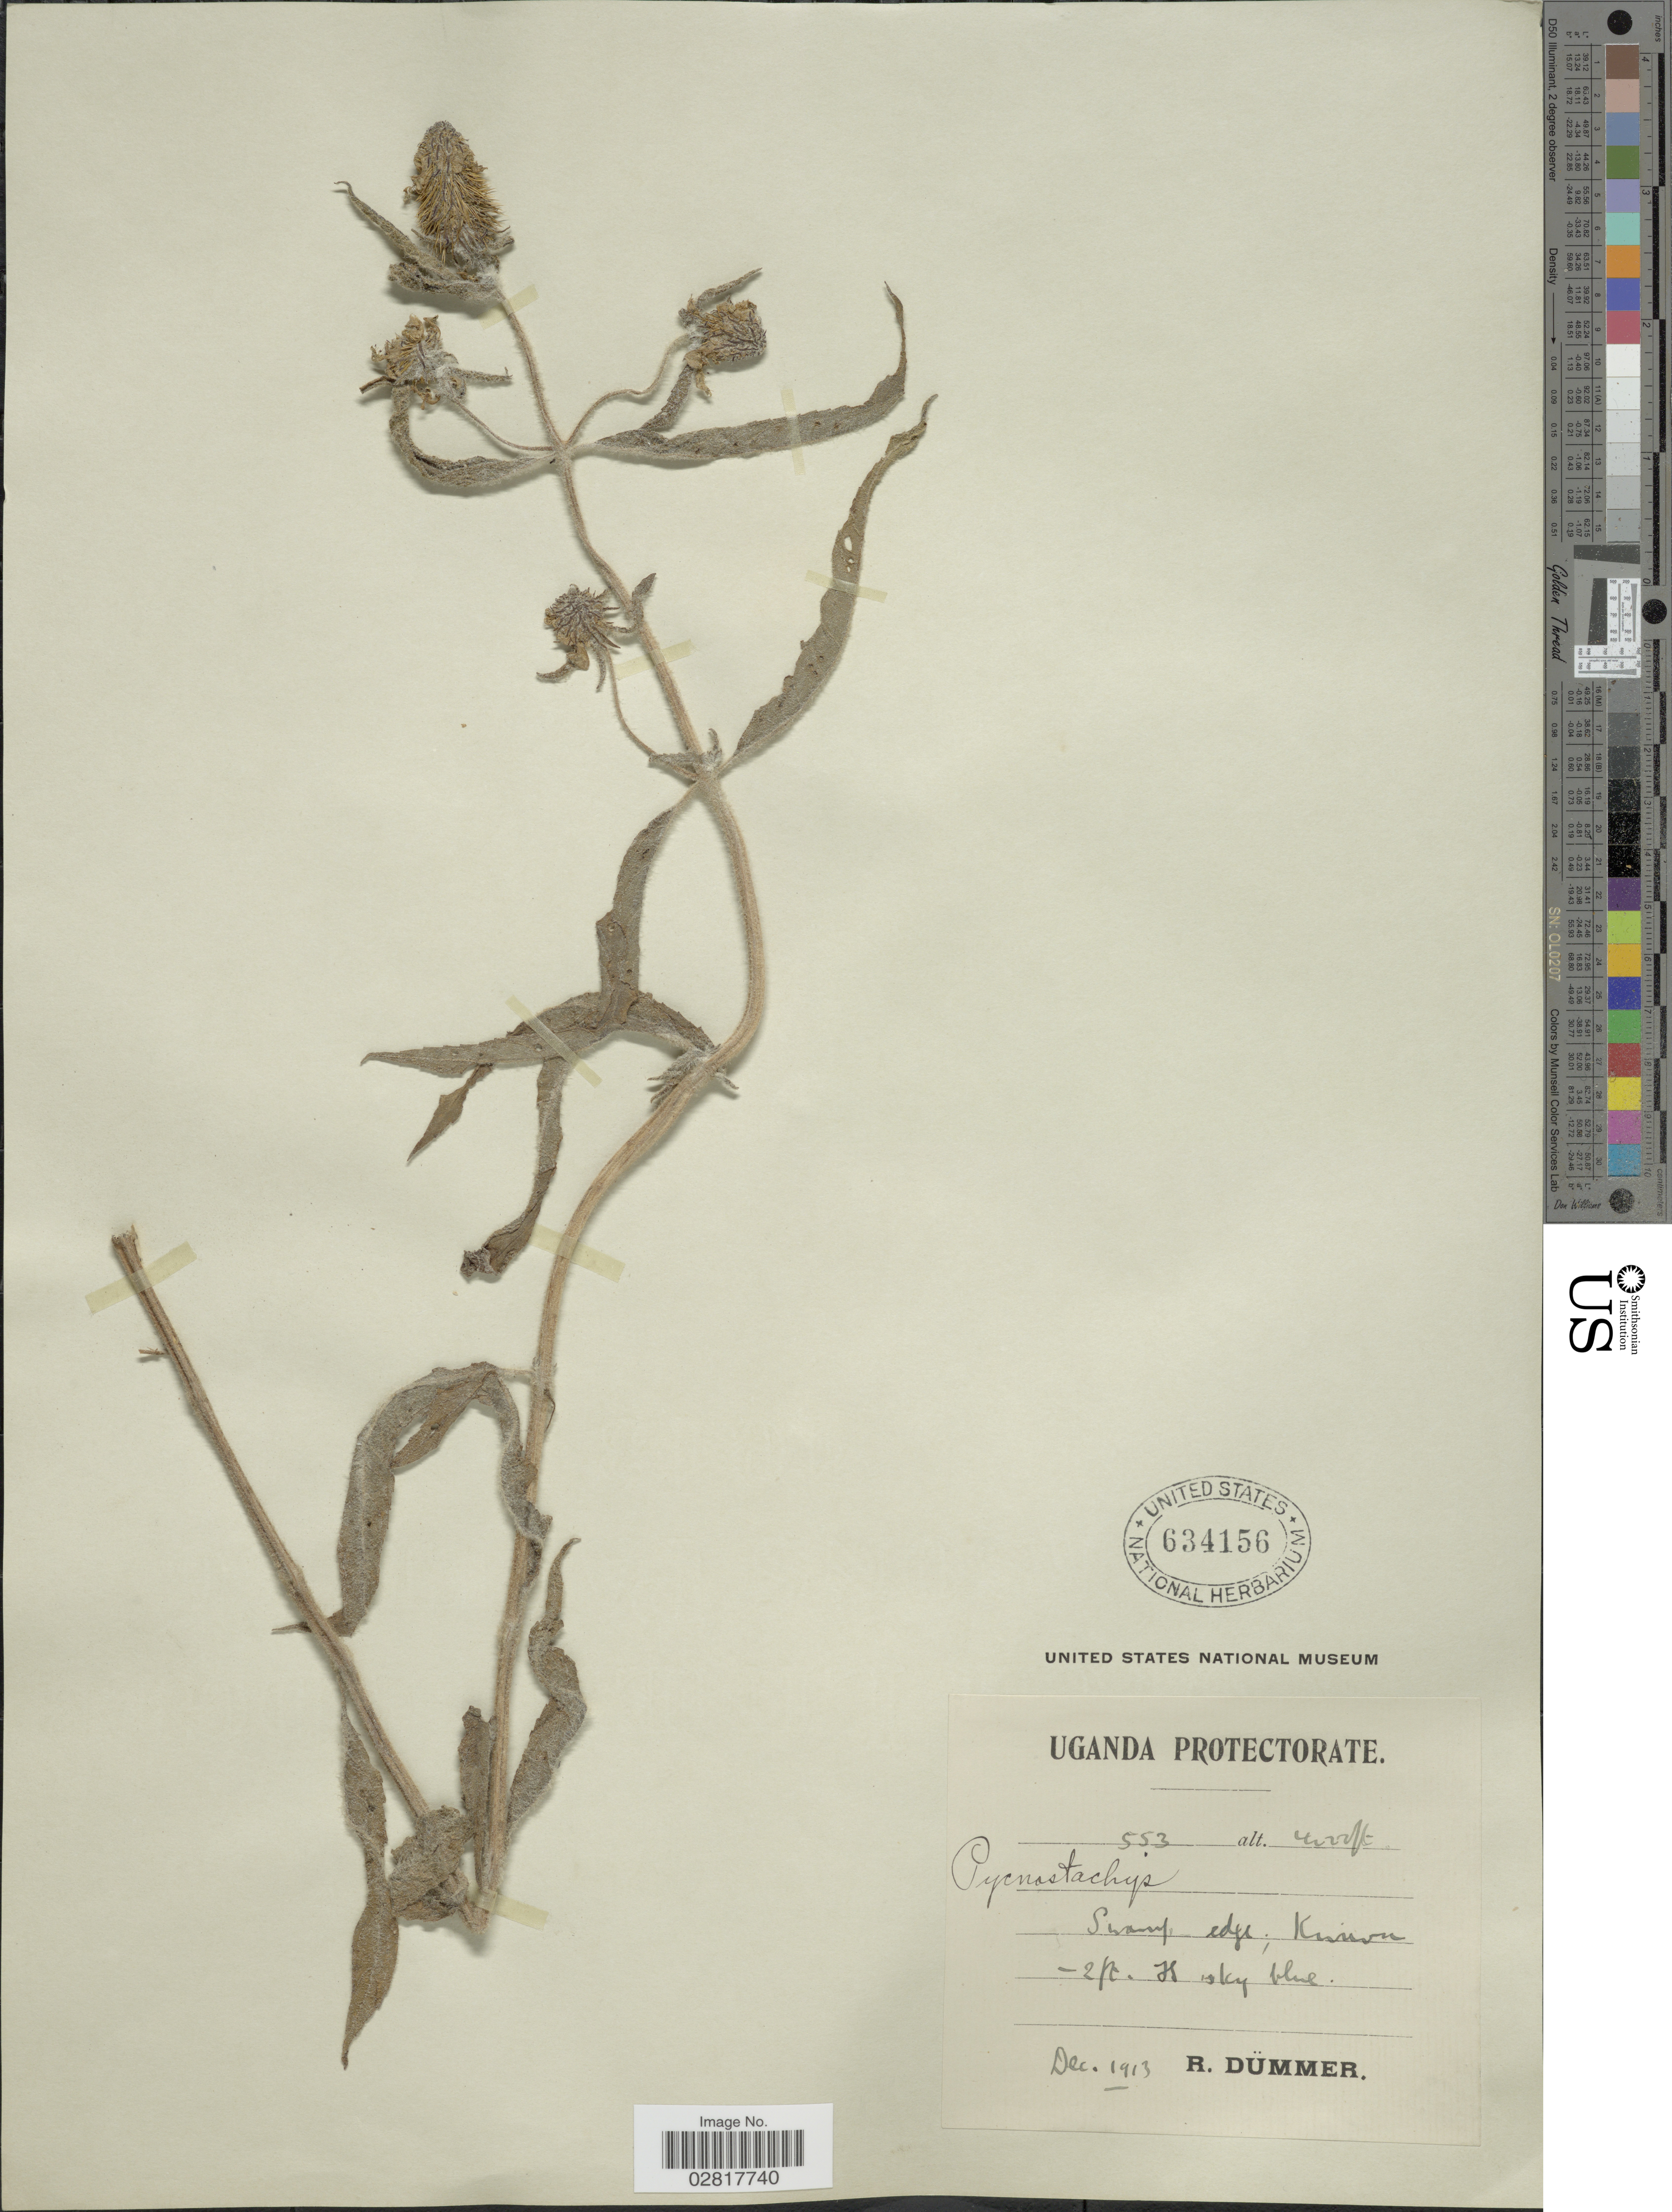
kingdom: Plantae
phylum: Tracheophyta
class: Magnoliopsida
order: Lamiales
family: Lamiaceae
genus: Pycnostachys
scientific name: Pycnostachys sp.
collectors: R. A. Dümmer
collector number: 553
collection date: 1913-12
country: Uganda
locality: Uganda Protectorate. Swamp edge, Kivuvu.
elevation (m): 1219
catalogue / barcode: US 634156